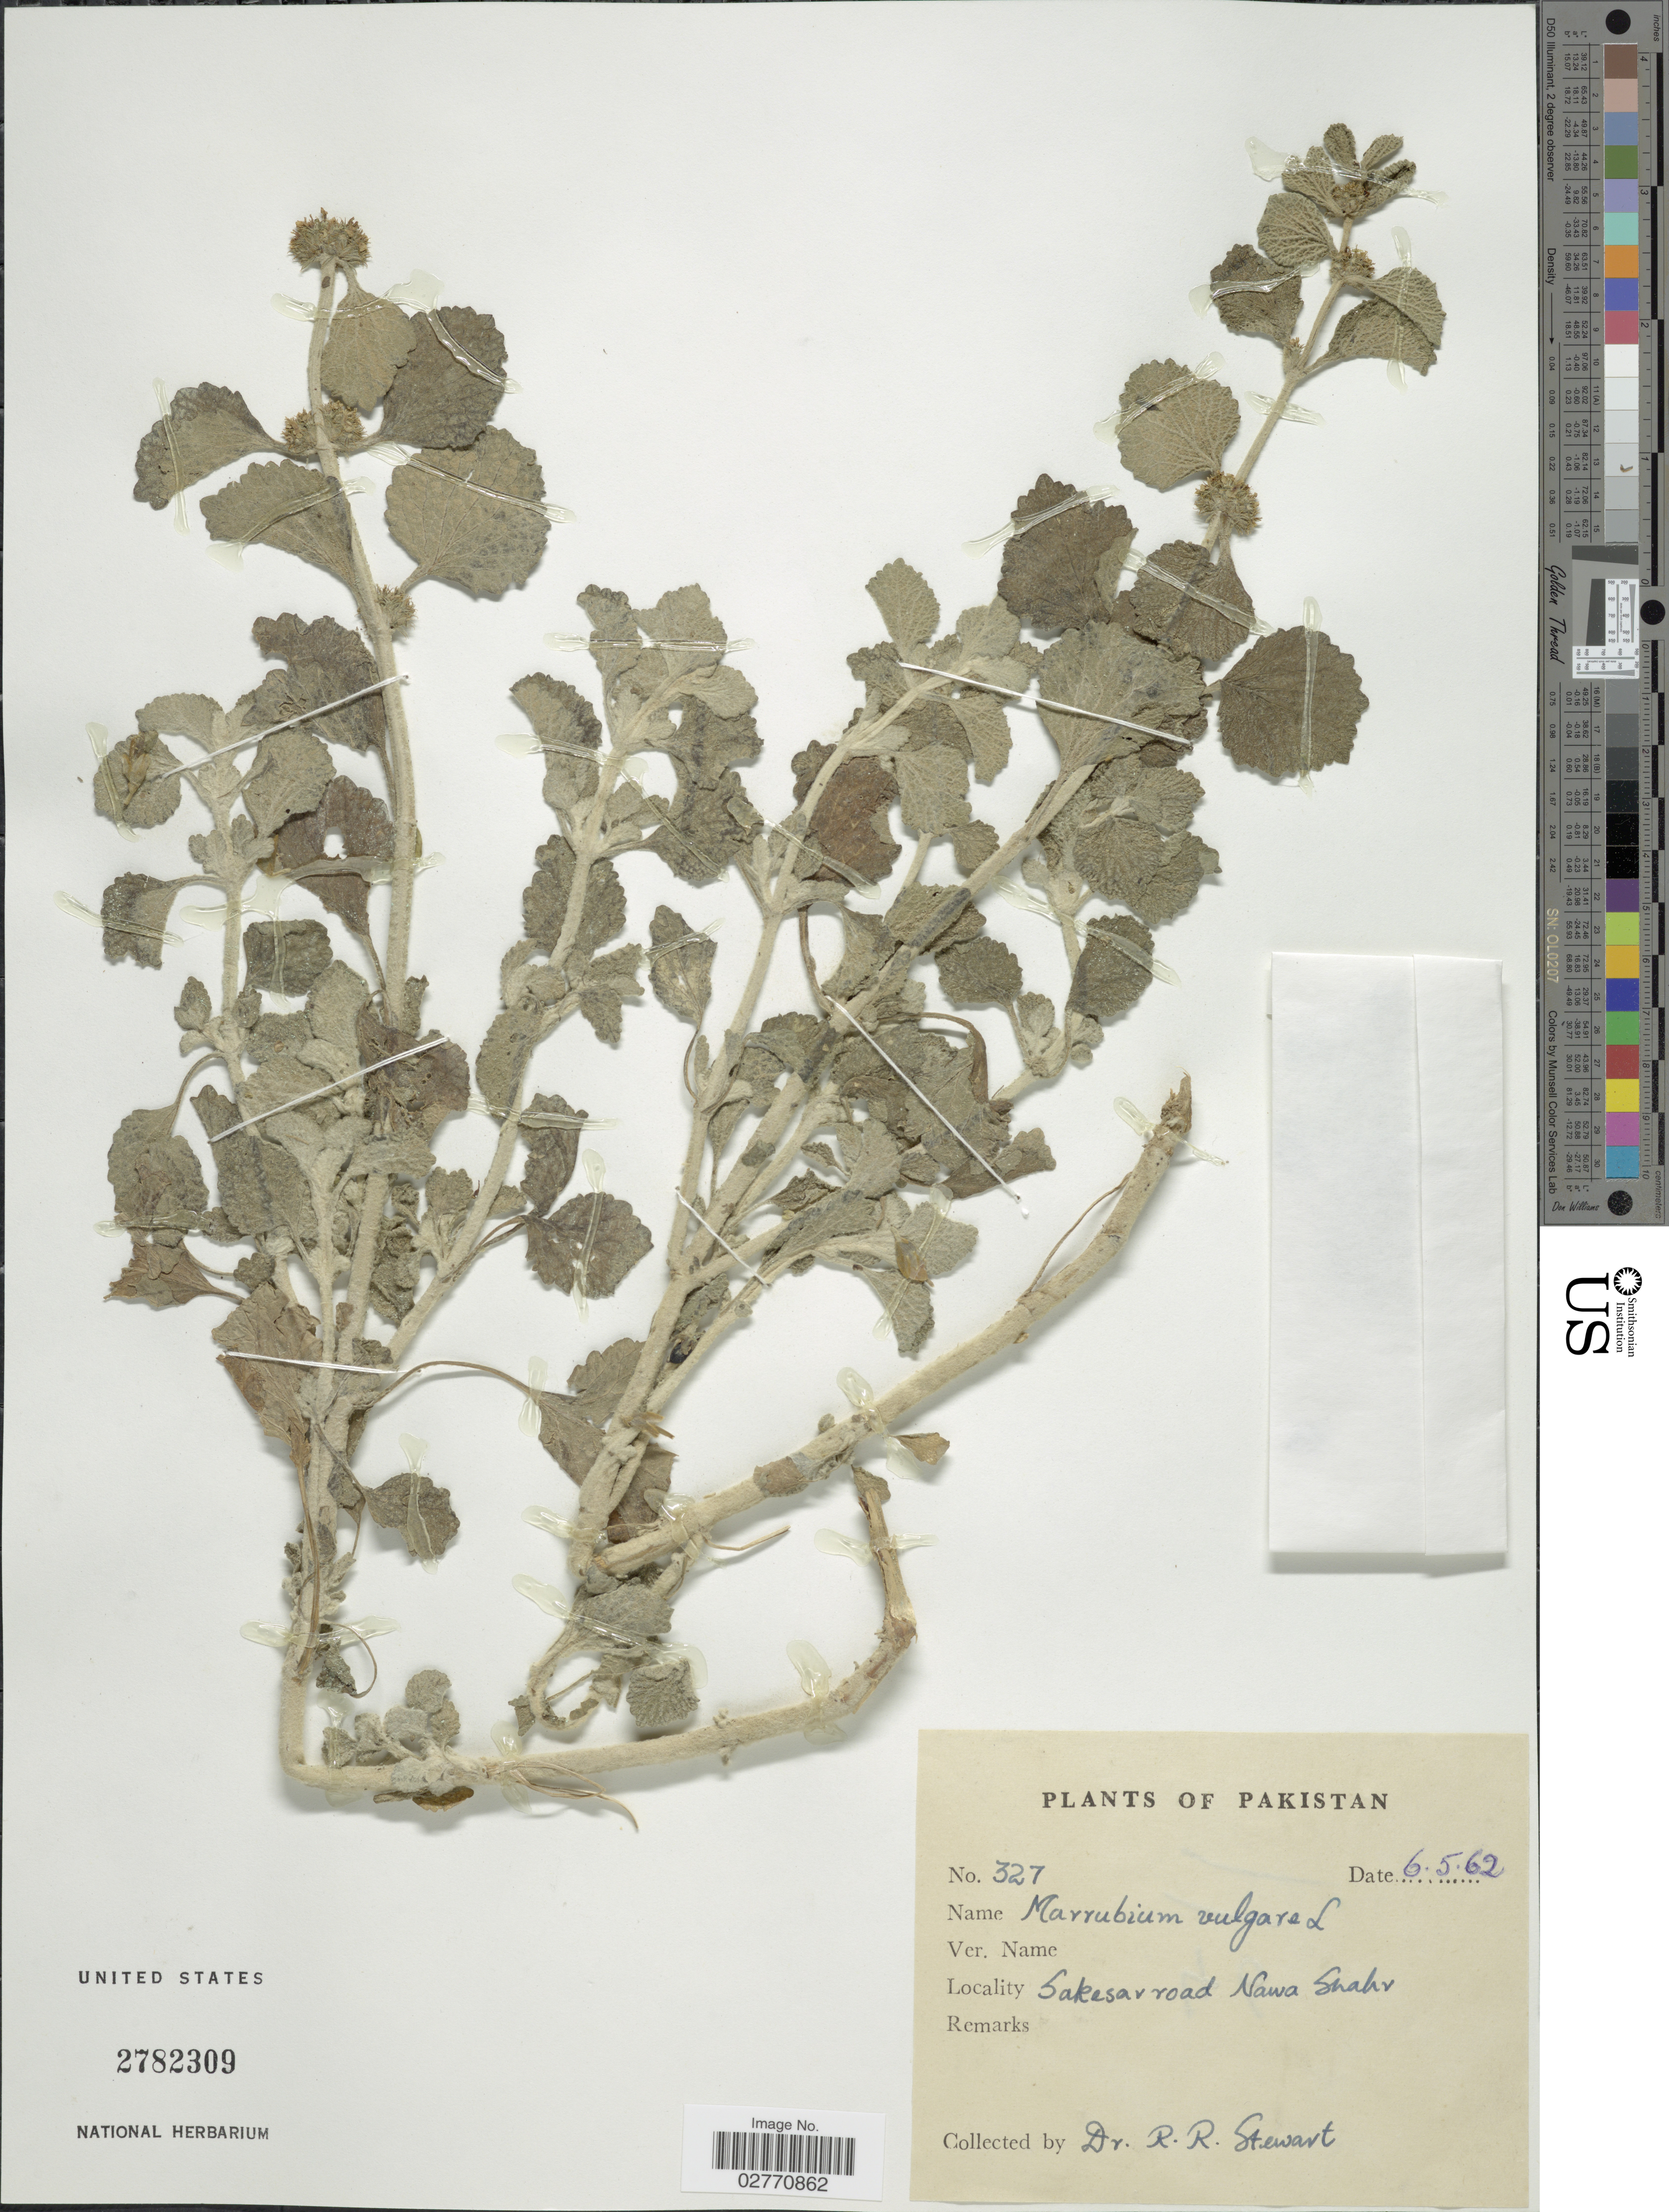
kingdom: Plantae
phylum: Tracheophyta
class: Magnoliopsida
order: Lamiales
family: Lamiaceae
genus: Marrubium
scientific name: Marrubium vulgare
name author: L.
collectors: R. R. Stewart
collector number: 327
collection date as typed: Transcribed d/m/y: 6/5/62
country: Pakistan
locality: Sakesav road Nawa Shahv.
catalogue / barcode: US 2782309